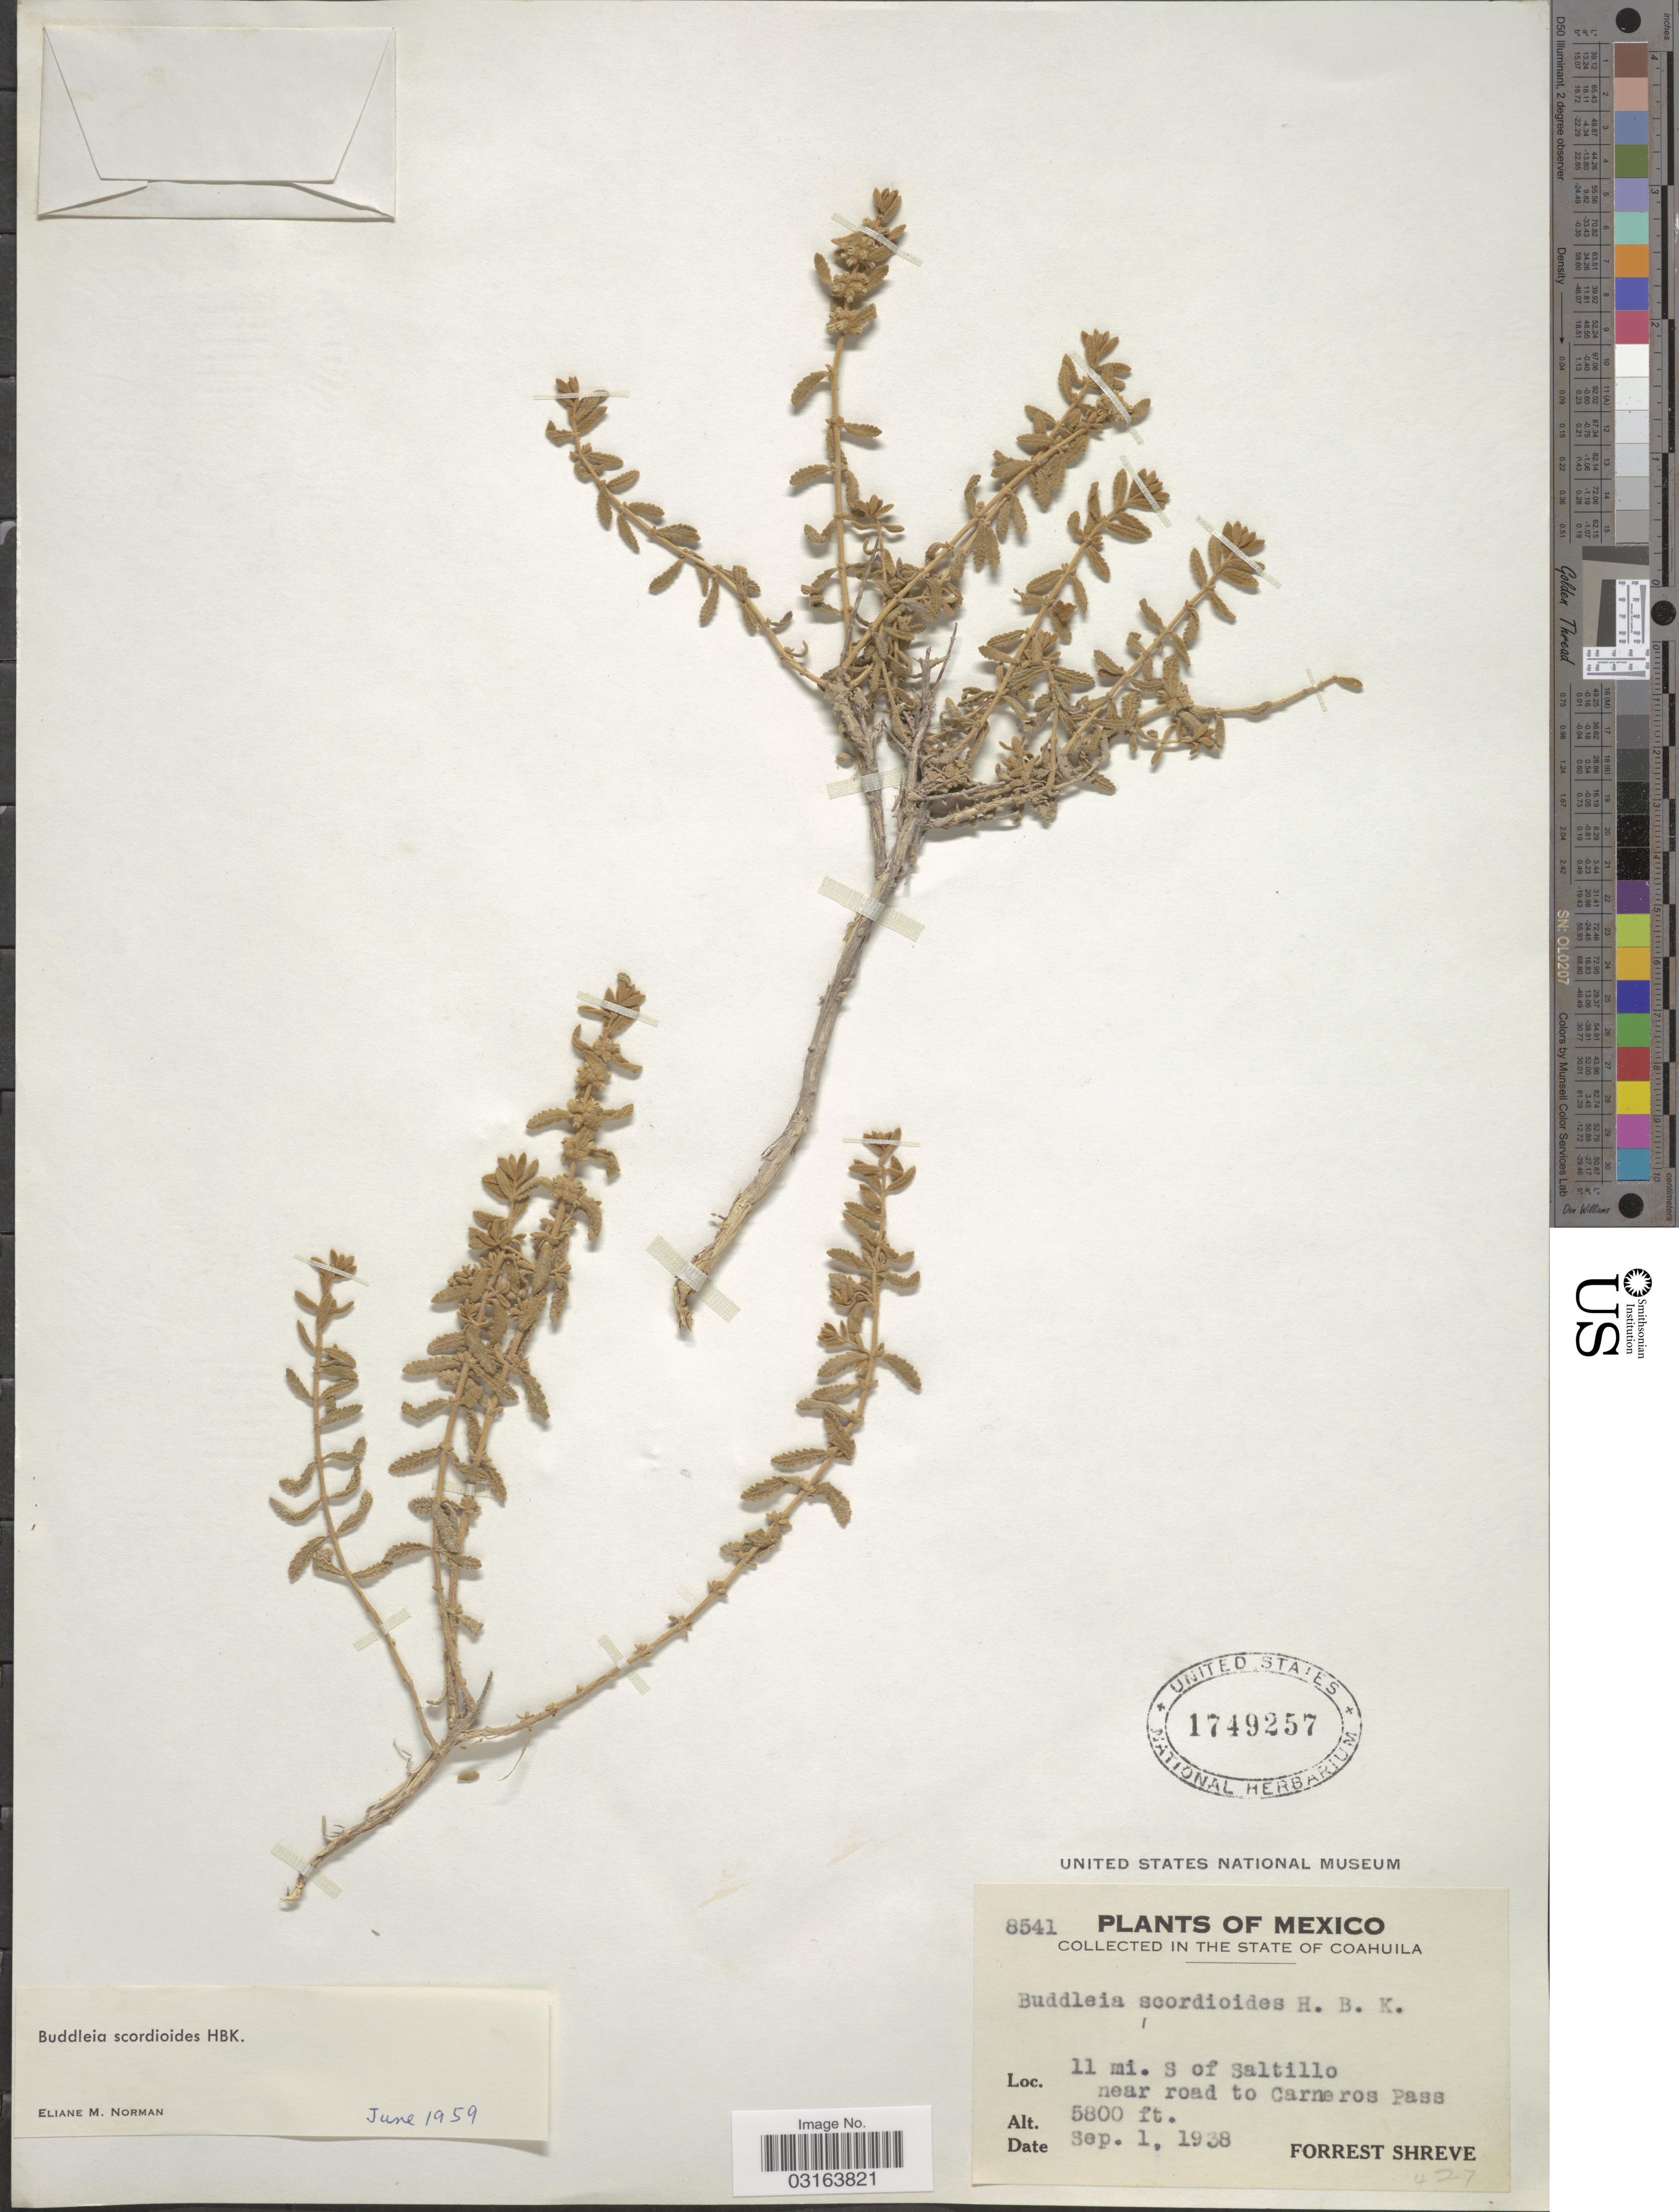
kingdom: Plantae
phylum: Tracheophyta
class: Magnoliopsida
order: Lamiales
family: Scrophulariaceae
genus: Buddleja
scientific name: Buddleja scordioides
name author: Kunth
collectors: F. Shreve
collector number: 8541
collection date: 1938-09-01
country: Mexico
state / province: Coahuila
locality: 11 mi. S of Saltillo near road to Carneros Pass.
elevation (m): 1768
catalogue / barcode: US 1749257